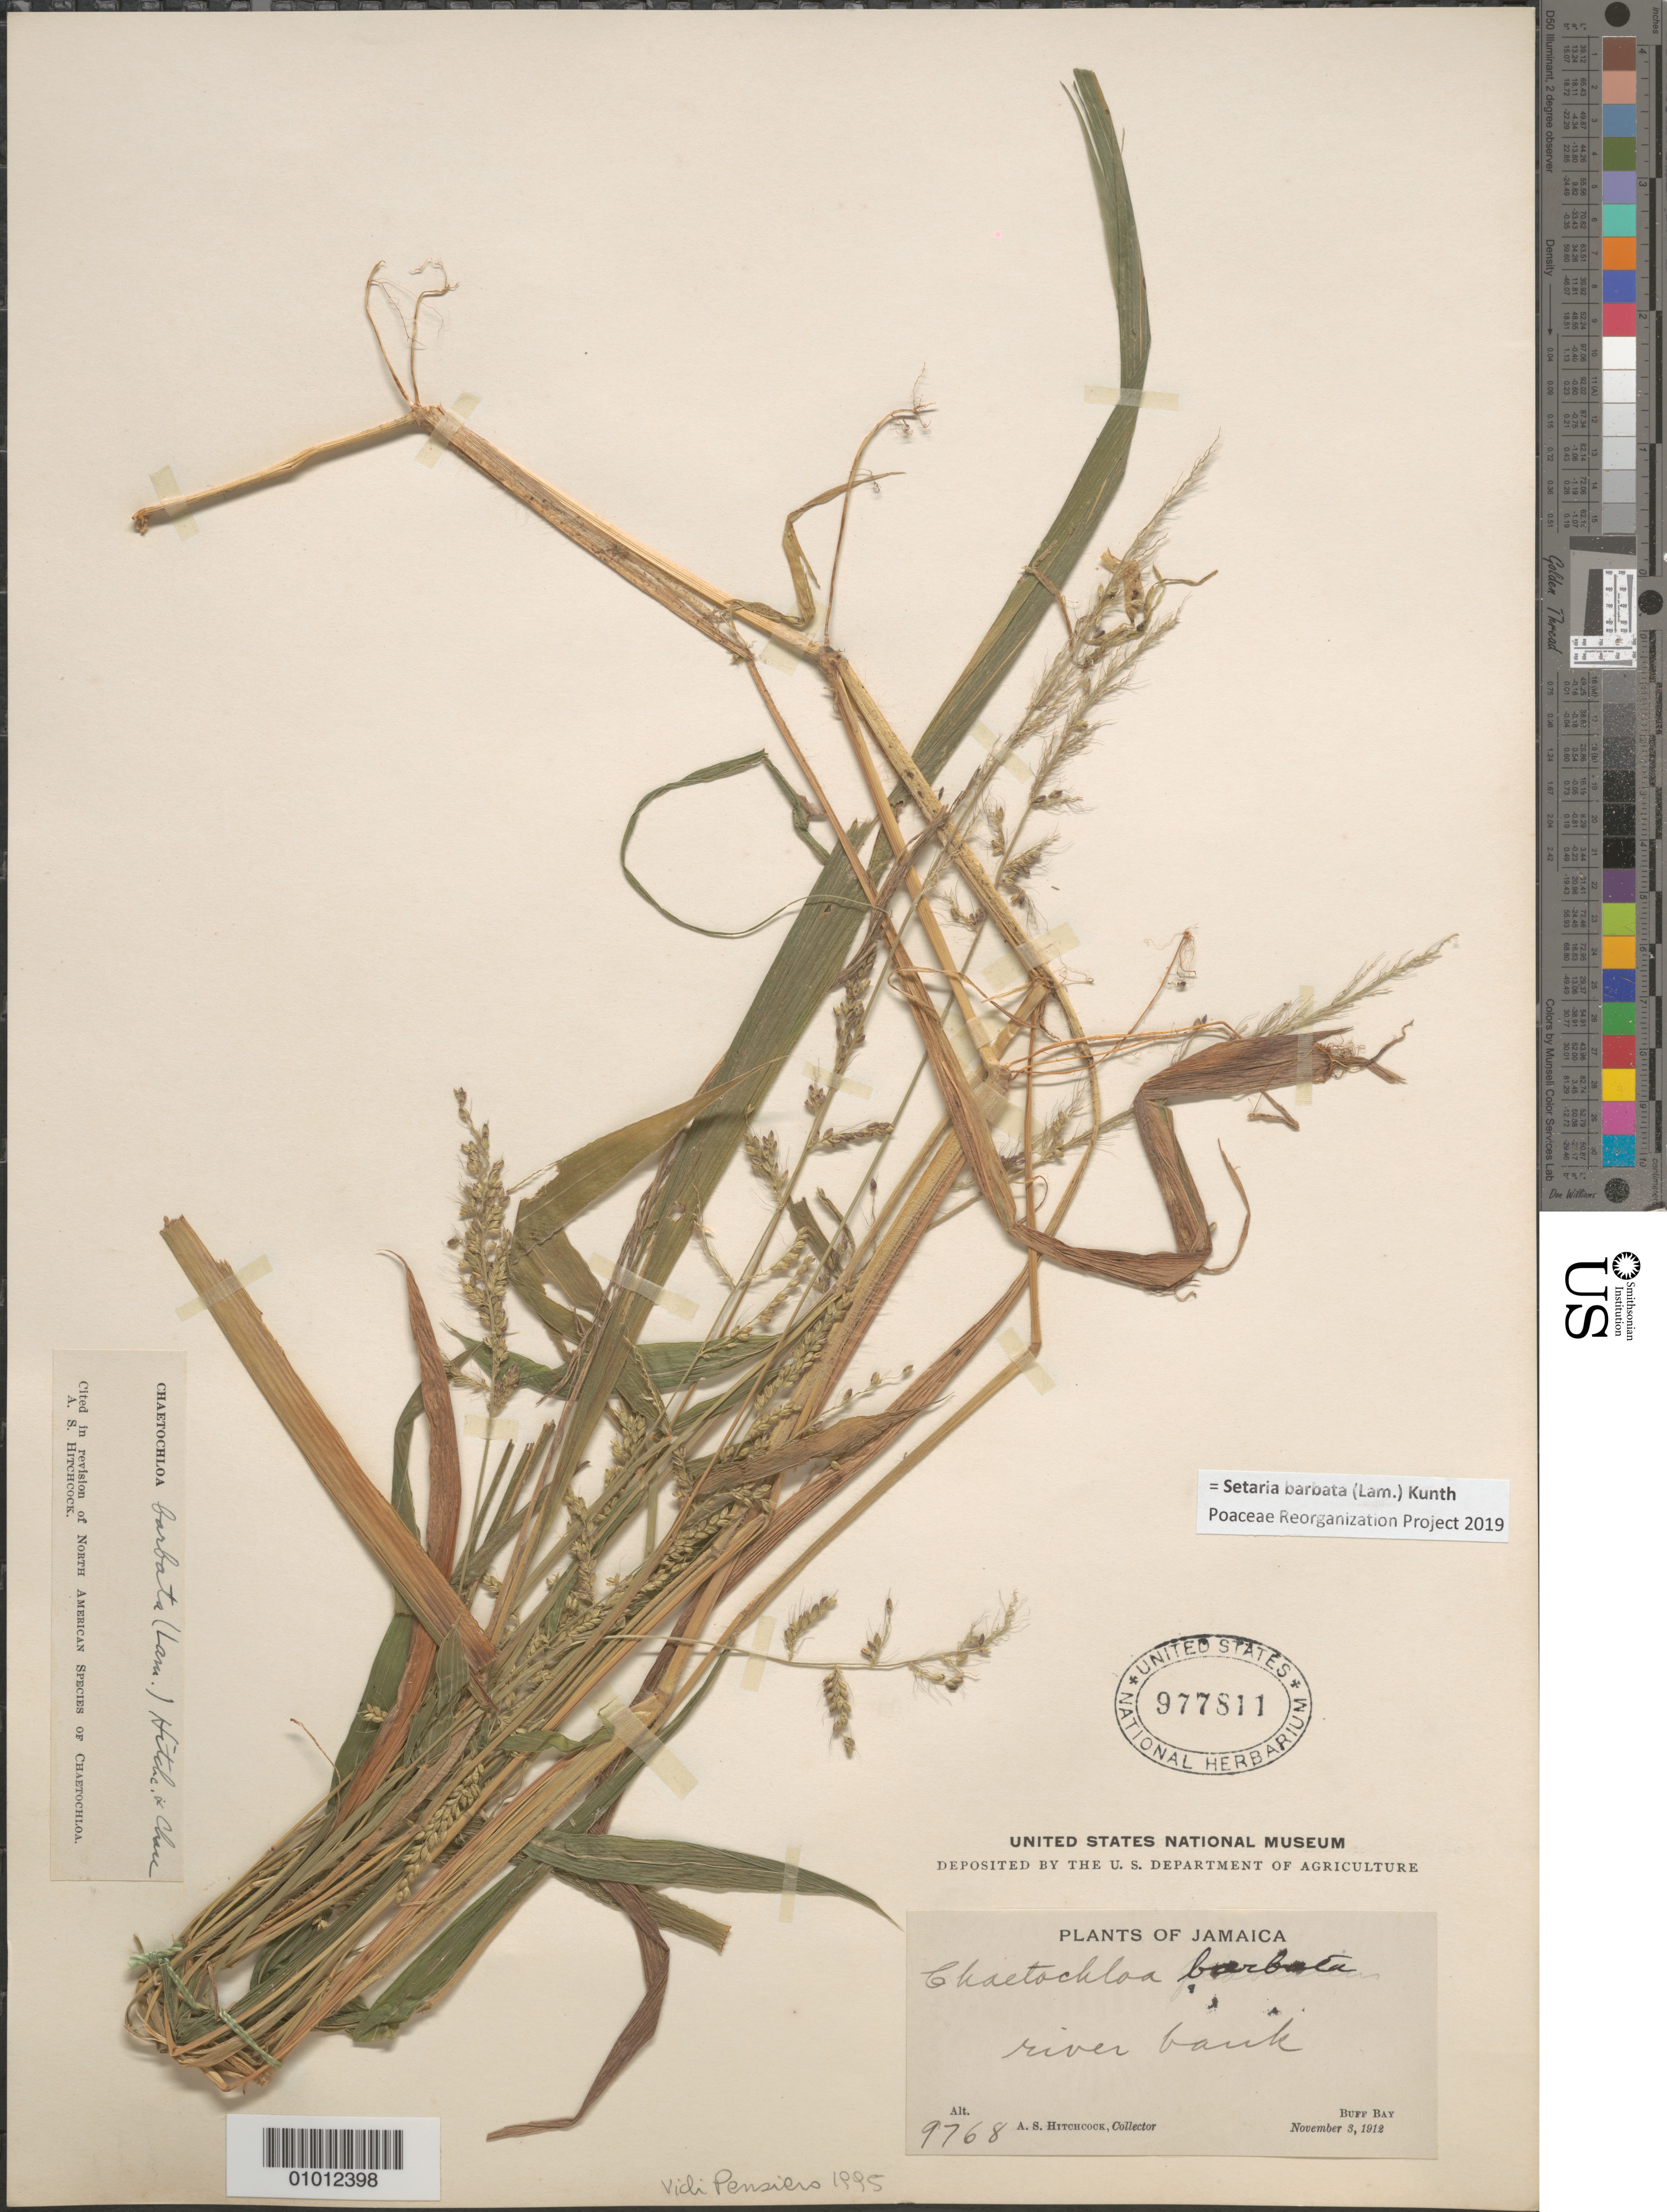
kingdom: Plantae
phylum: Tracheophyta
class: Liliopsida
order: Poales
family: Poaceae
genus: Setaria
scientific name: Setaria barbata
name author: (Lam.) Kunth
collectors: A. S. Hitchcock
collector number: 9768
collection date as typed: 03 Nov 1912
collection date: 1912-11-03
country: Jamaica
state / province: Portland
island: Jamaica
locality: Buff Bay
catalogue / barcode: US 977811